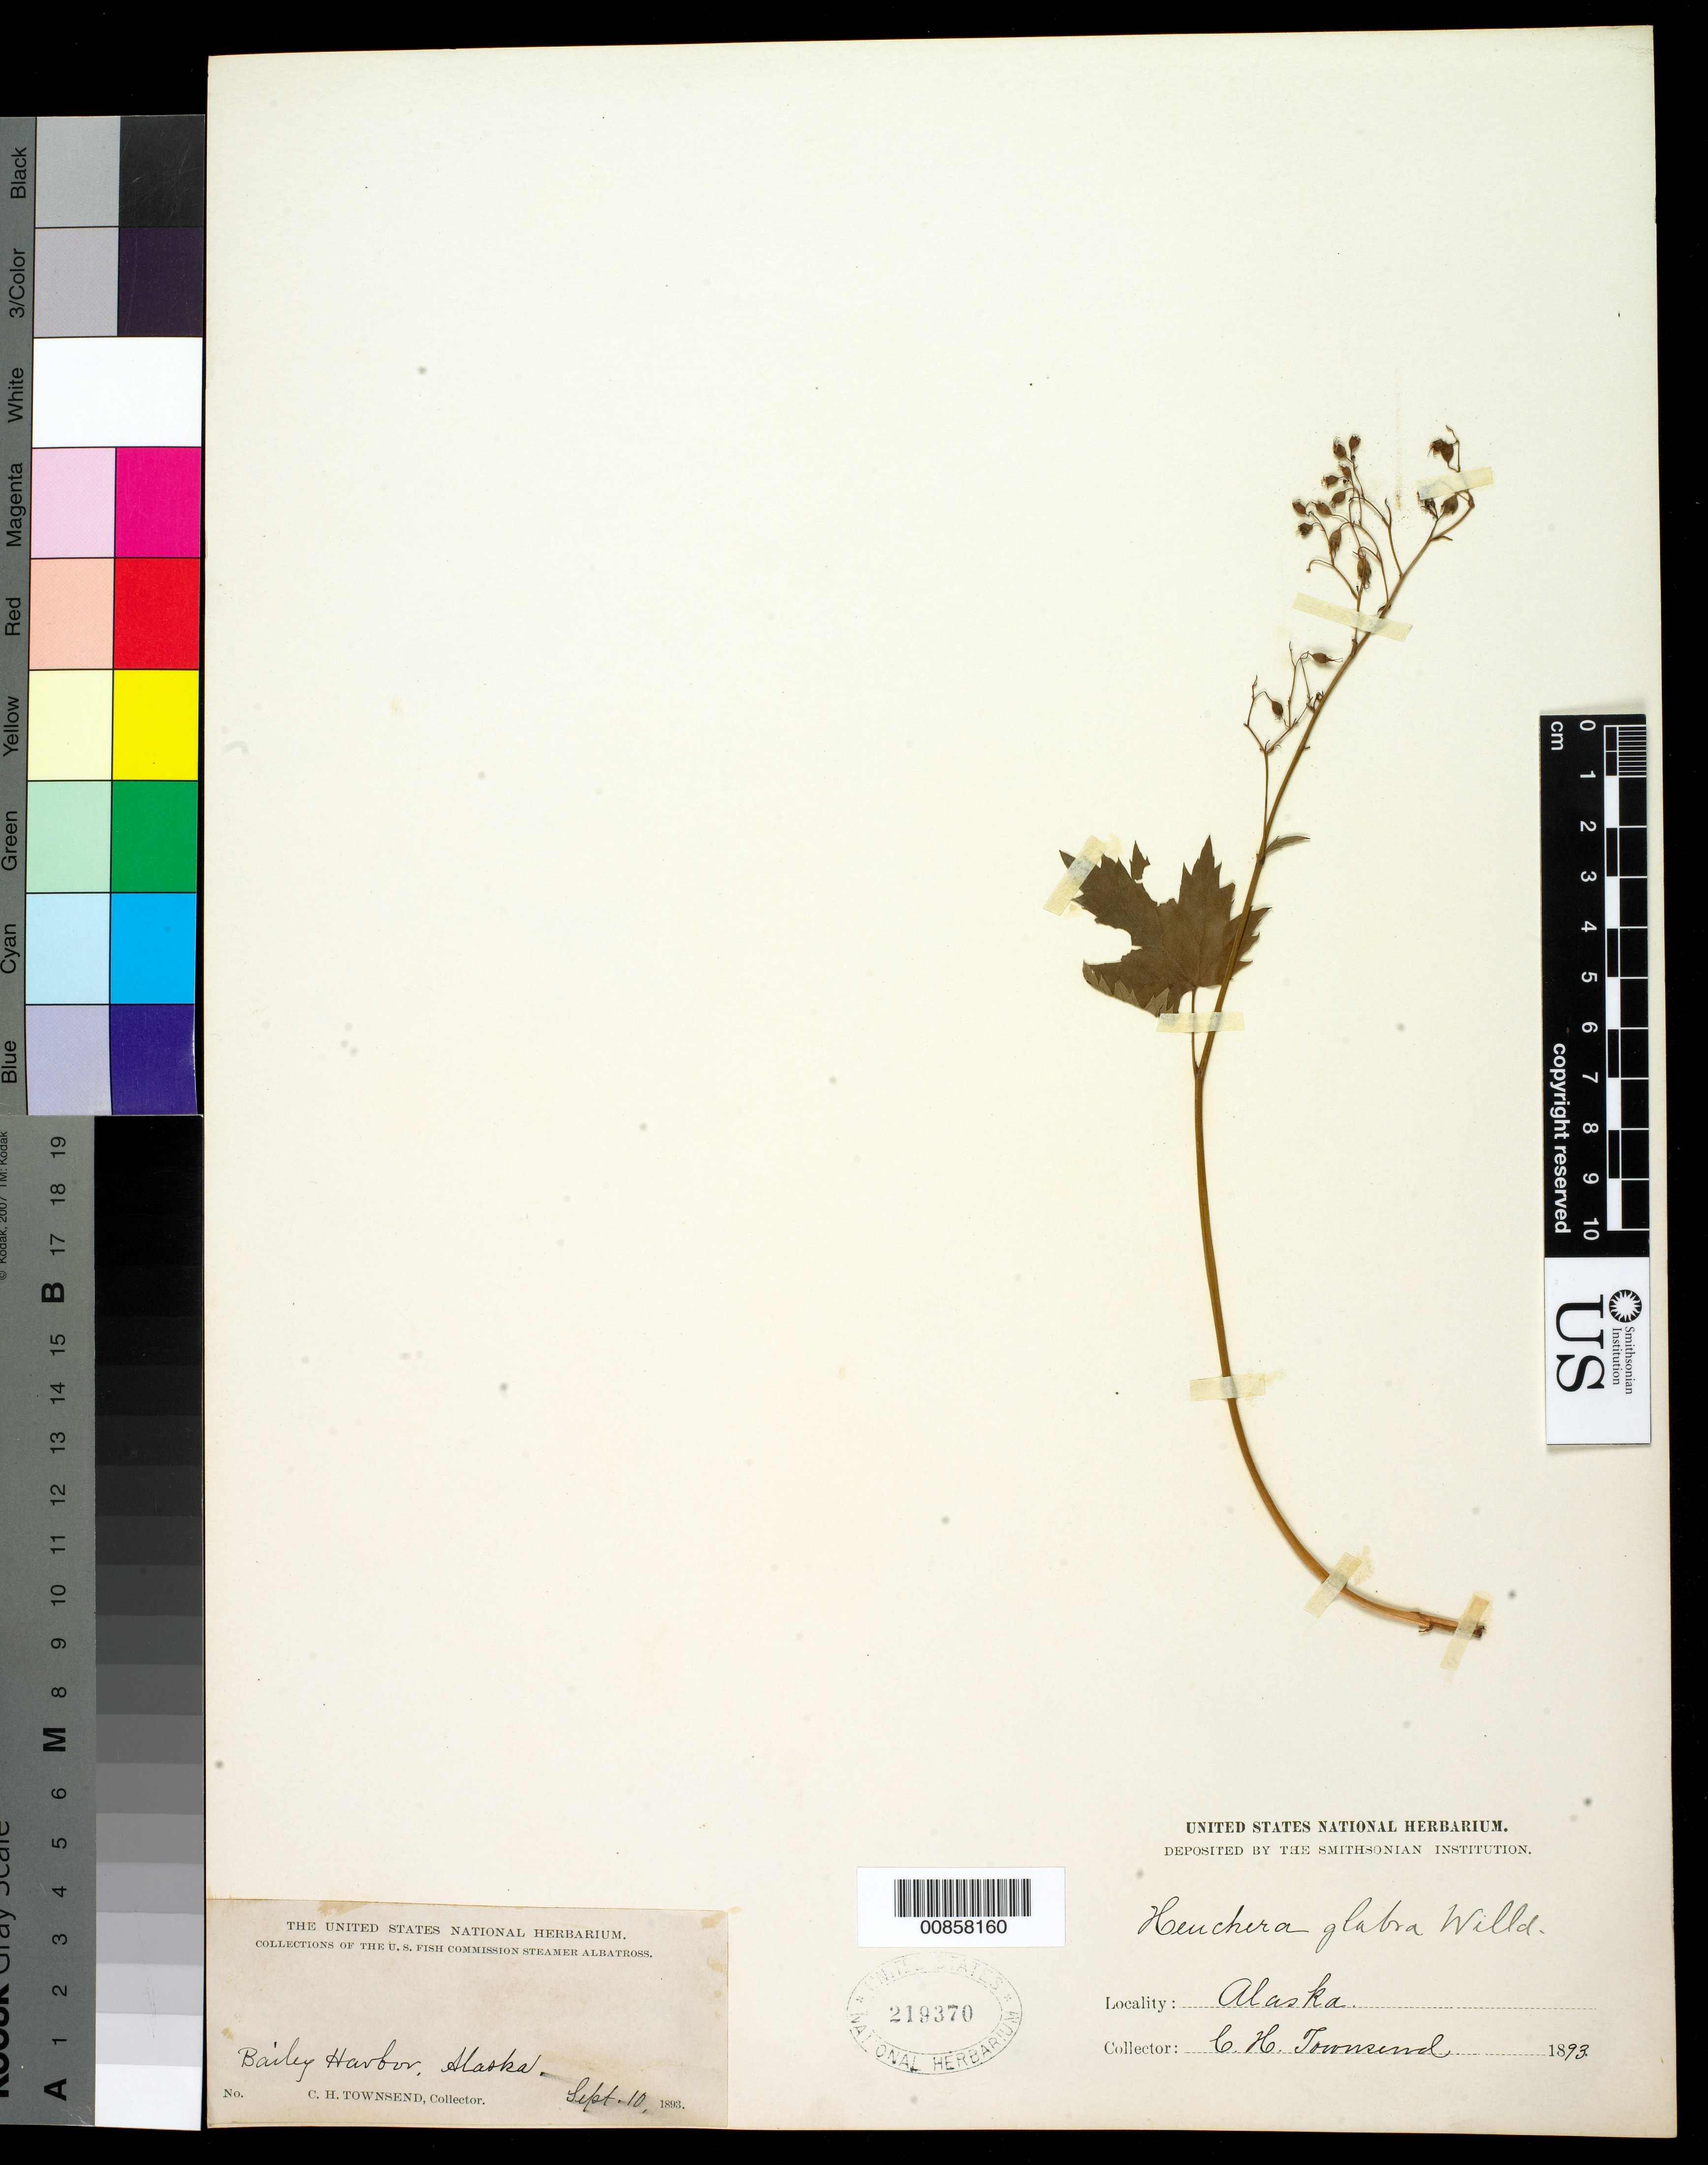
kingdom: Plantae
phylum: Tracheophyta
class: Magnoliopsida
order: Saxifragales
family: Saxifragaceae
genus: Heuchera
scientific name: Heuchera glabra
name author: Willd. ex Roem. & Schult.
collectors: C. H. Townsend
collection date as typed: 10 Sep 1893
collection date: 1893-09-10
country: United States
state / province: Alaska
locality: Bailey Harbor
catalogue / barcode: US 219370